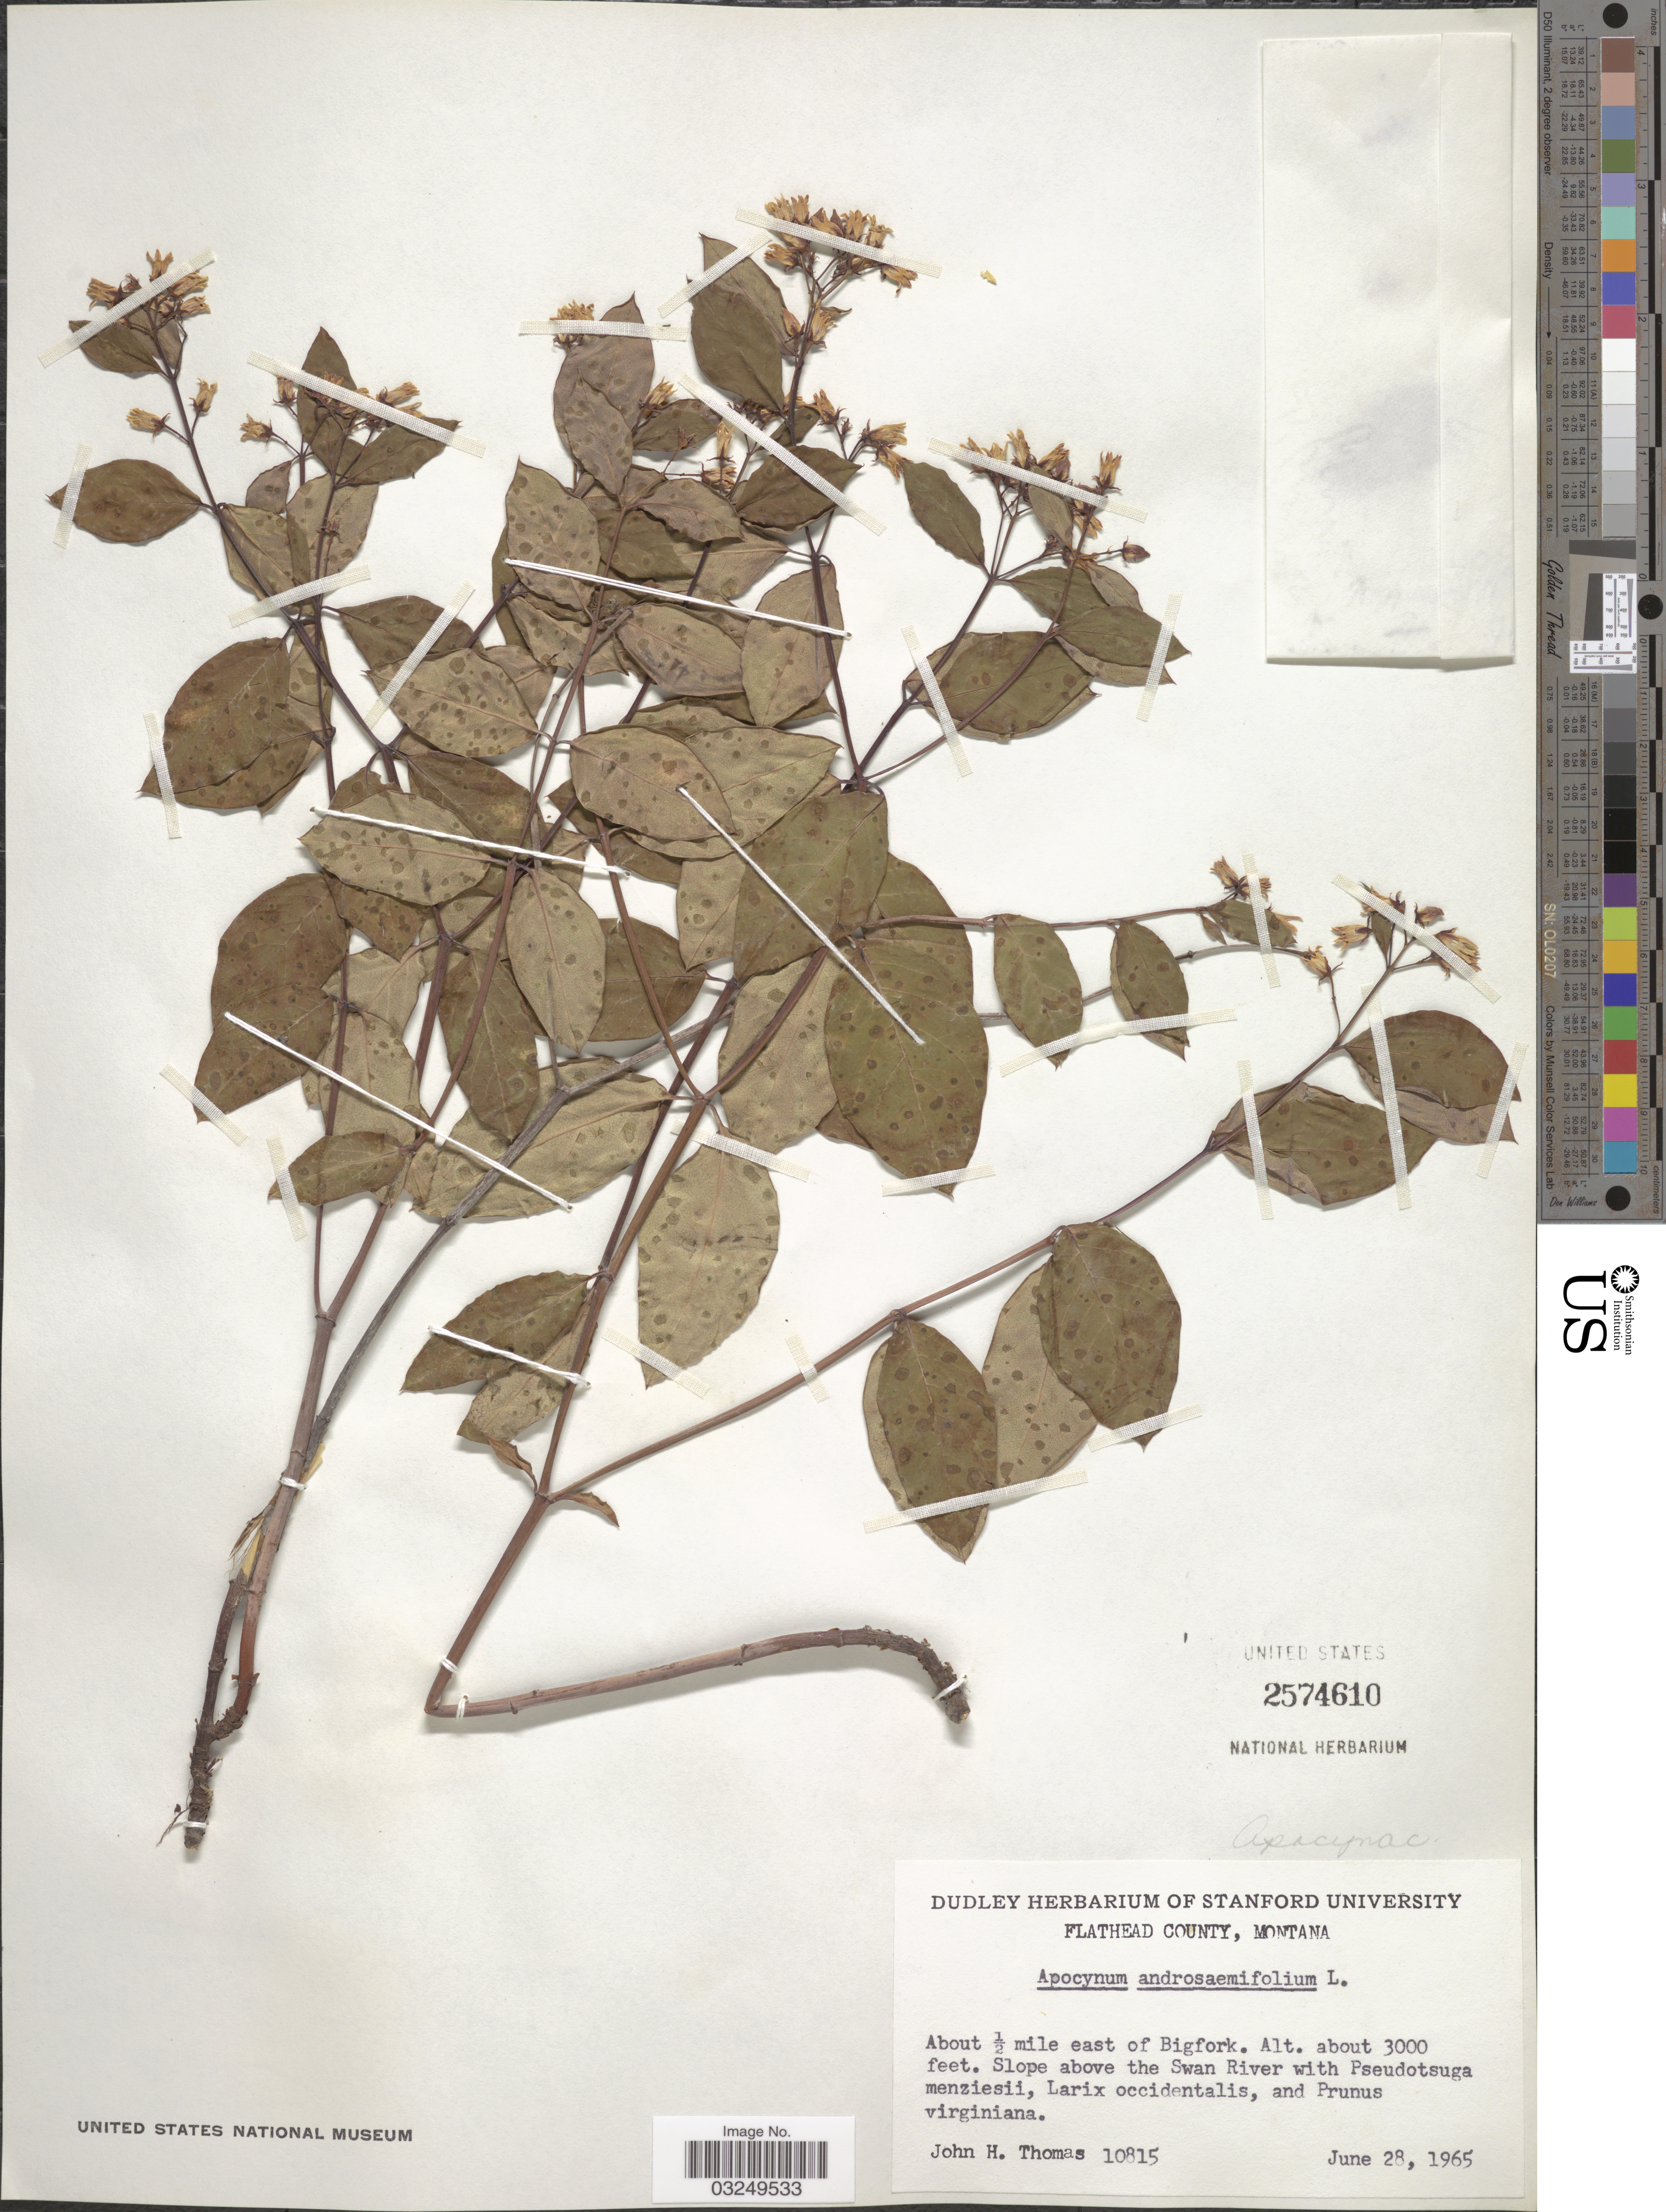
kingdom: Plantae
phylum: Tracheophyta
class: Magnoliopsida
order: Gentianales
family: Apocynaceae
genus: Apocynum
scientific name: Apocynum androsaemifolium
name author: L.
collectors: J. H. Thomas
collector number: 10815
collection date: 1965-06-28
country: United States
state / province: Montana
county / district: Flathead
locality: About ½ mile east of Bigfork. Slope above the Swan River.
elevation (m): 914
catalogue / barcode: US 2574610